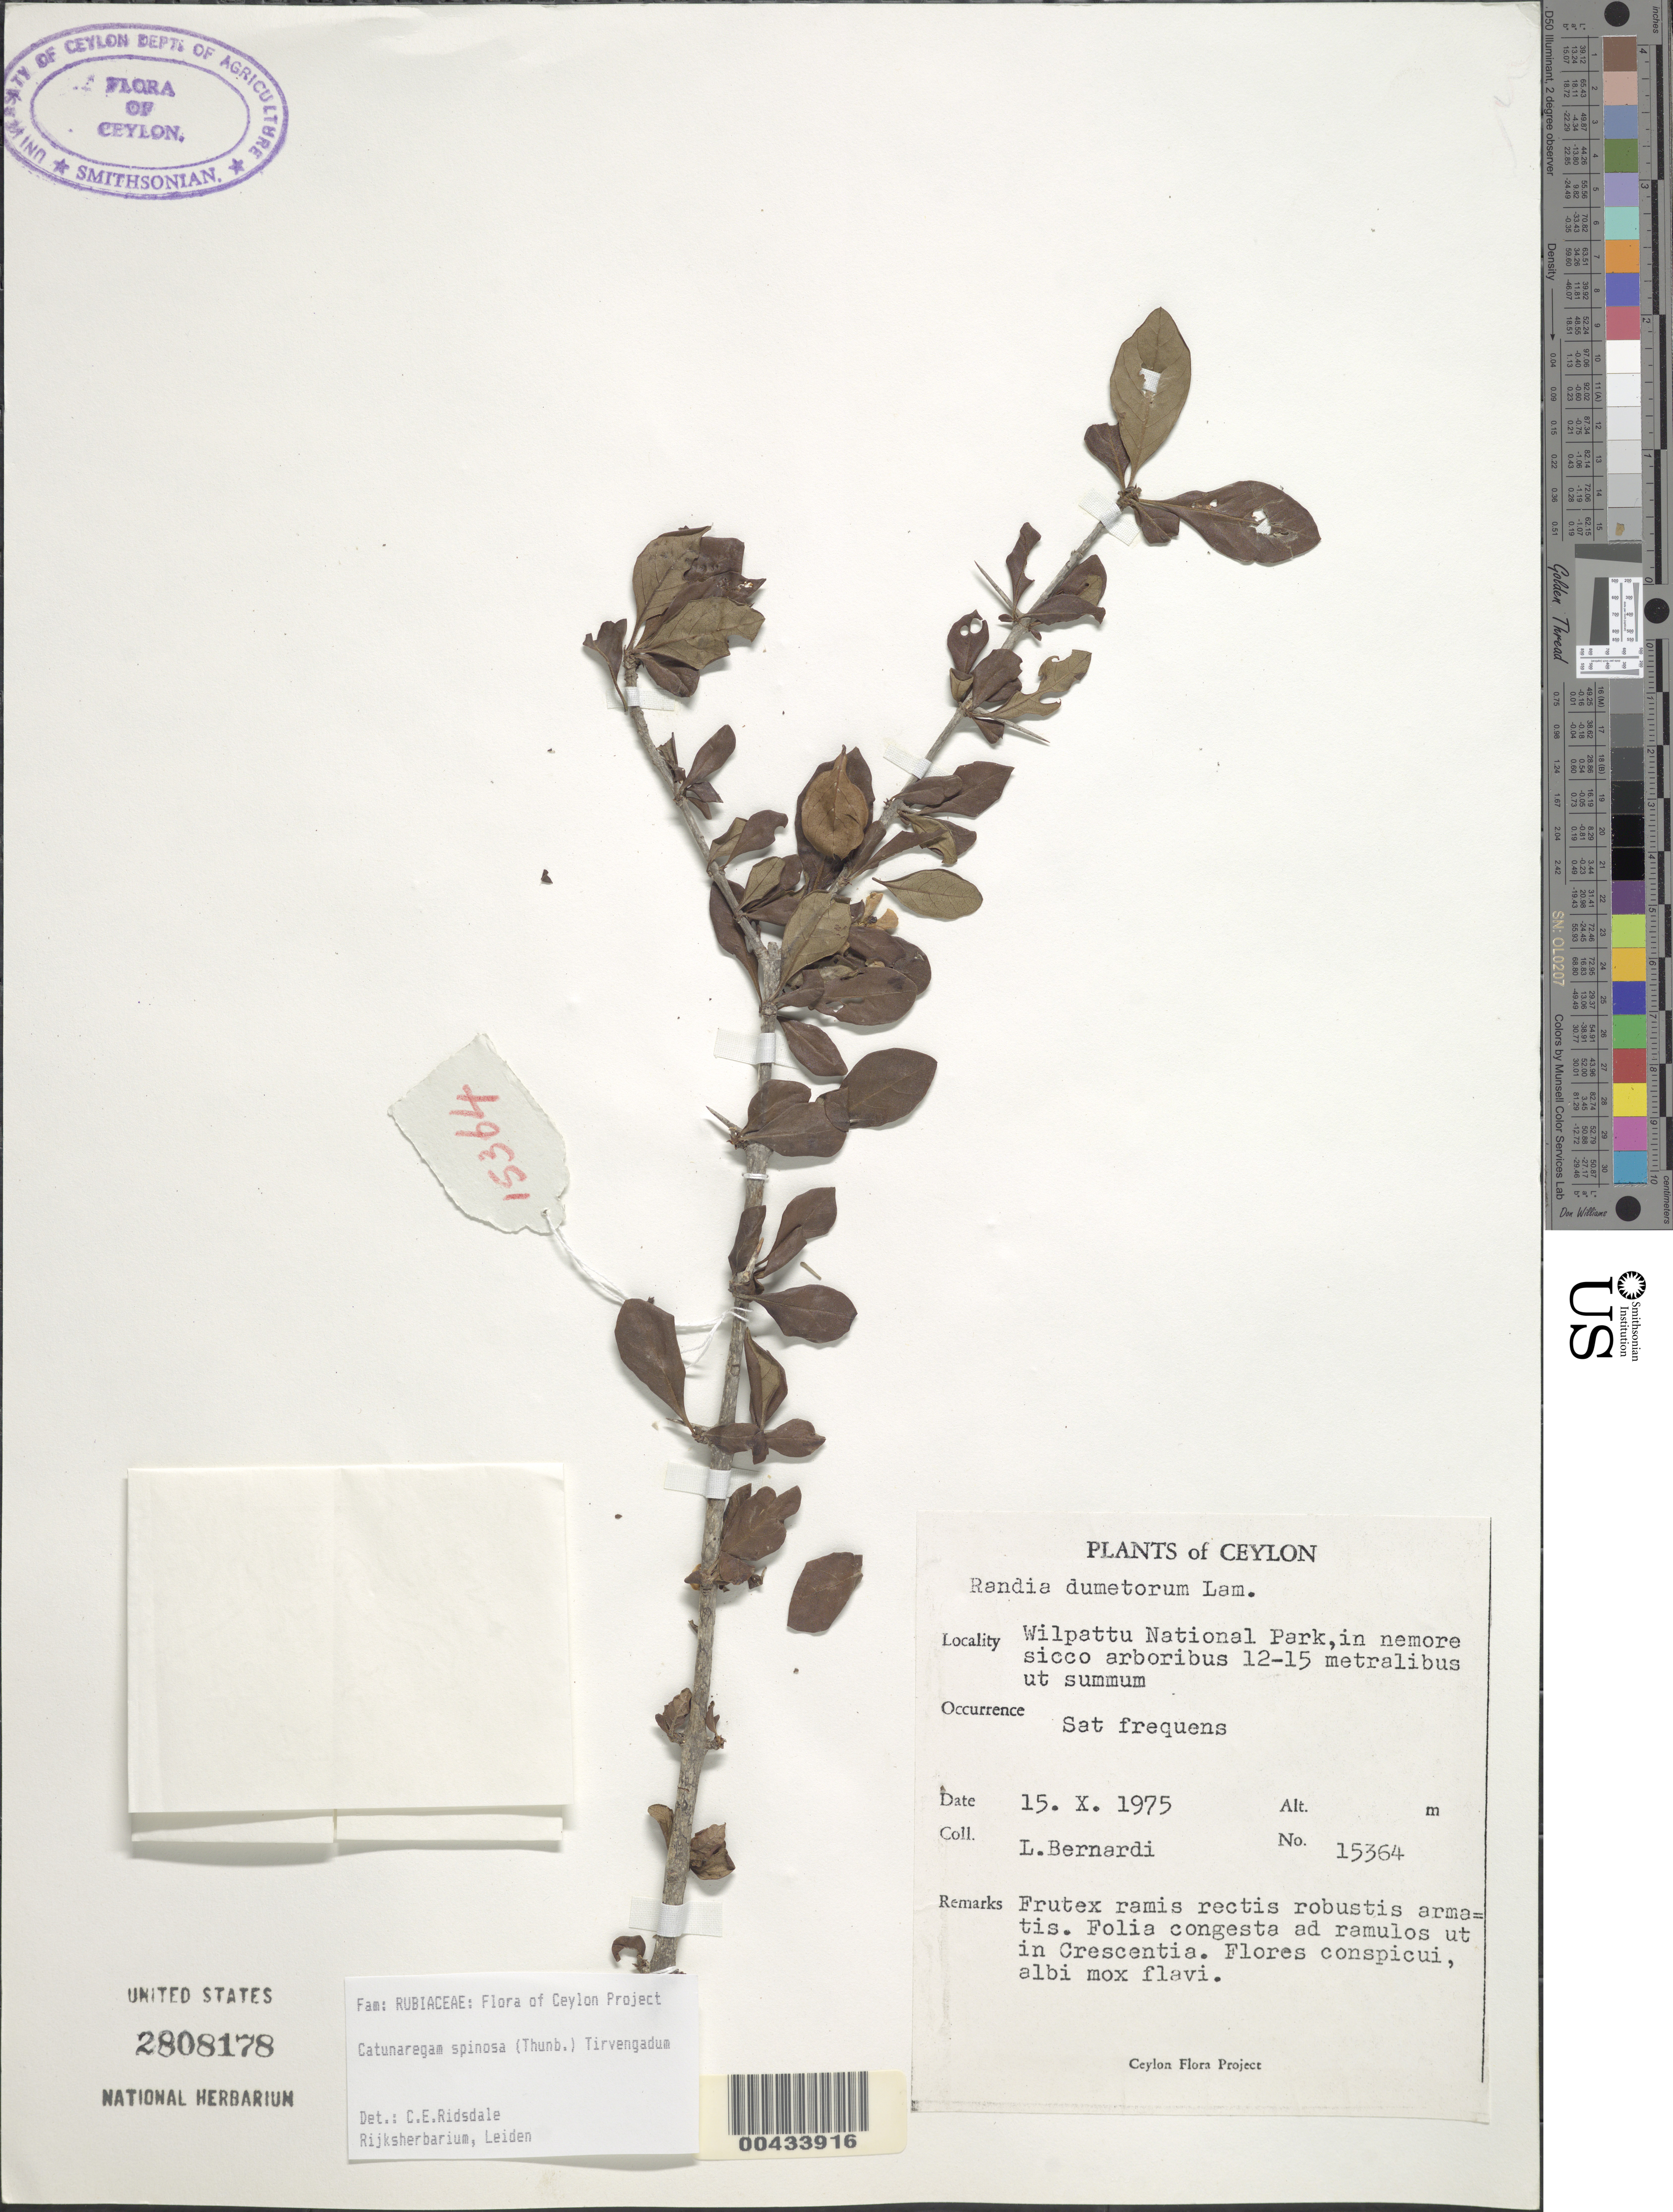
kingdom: Plantae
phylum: Tracheophyta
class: Magnoliopsida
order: Gentianales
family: Rubiaceae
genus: Catunaregam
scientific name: Catunaregam spinosa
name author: (Thunb.) Tirveng.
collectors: L. Bernardi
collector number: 15364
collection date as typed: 15 Oct 1975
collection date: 1975-10-15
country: Sri Lanka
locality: Wilpattu Natl. Park, in nemore sicco arboribus 12 - 15 mi ut summum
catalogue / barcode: US 2808178